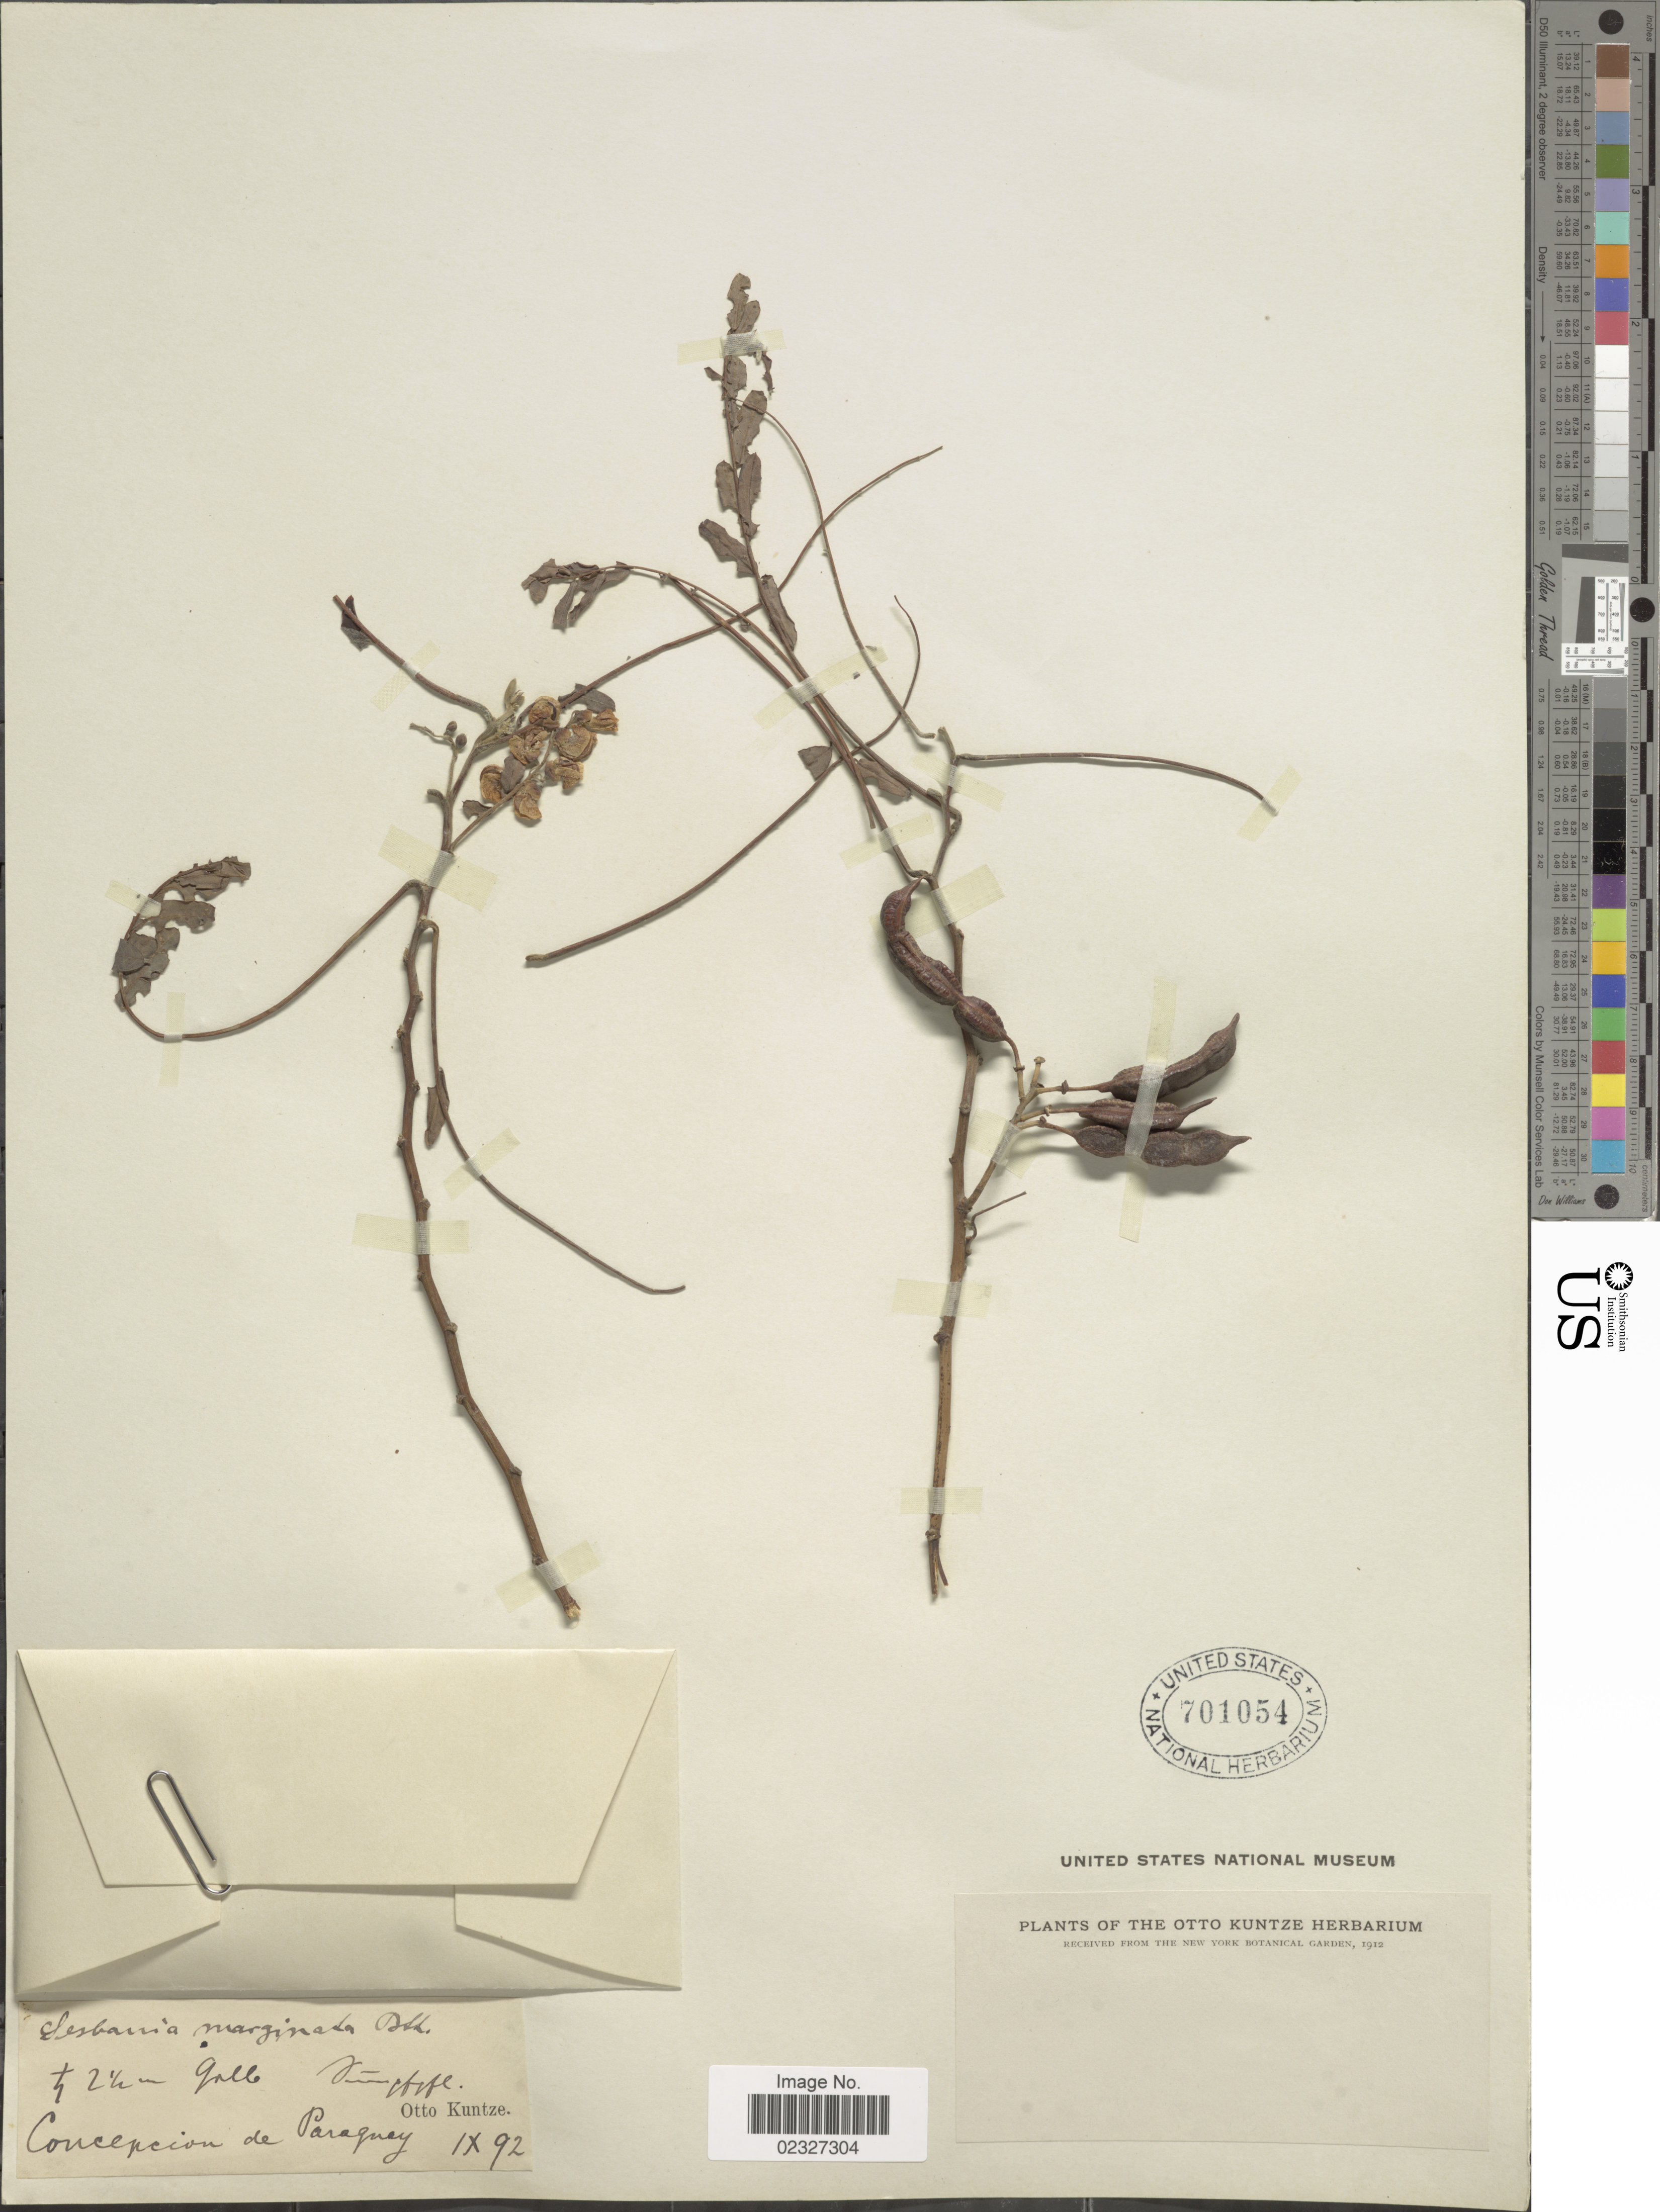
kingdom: Plantae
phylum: Tracheophyta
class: Magnoliopsida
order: Fabales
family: Fabaceae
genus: Sesbania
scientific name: Sesbania virgata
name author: (Cav.) Pers.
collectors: C.E.O. Kuntze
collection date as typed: Transcribed d/m/y: /9/92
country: Paraguay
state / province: Concepcion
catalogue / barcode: US 701054